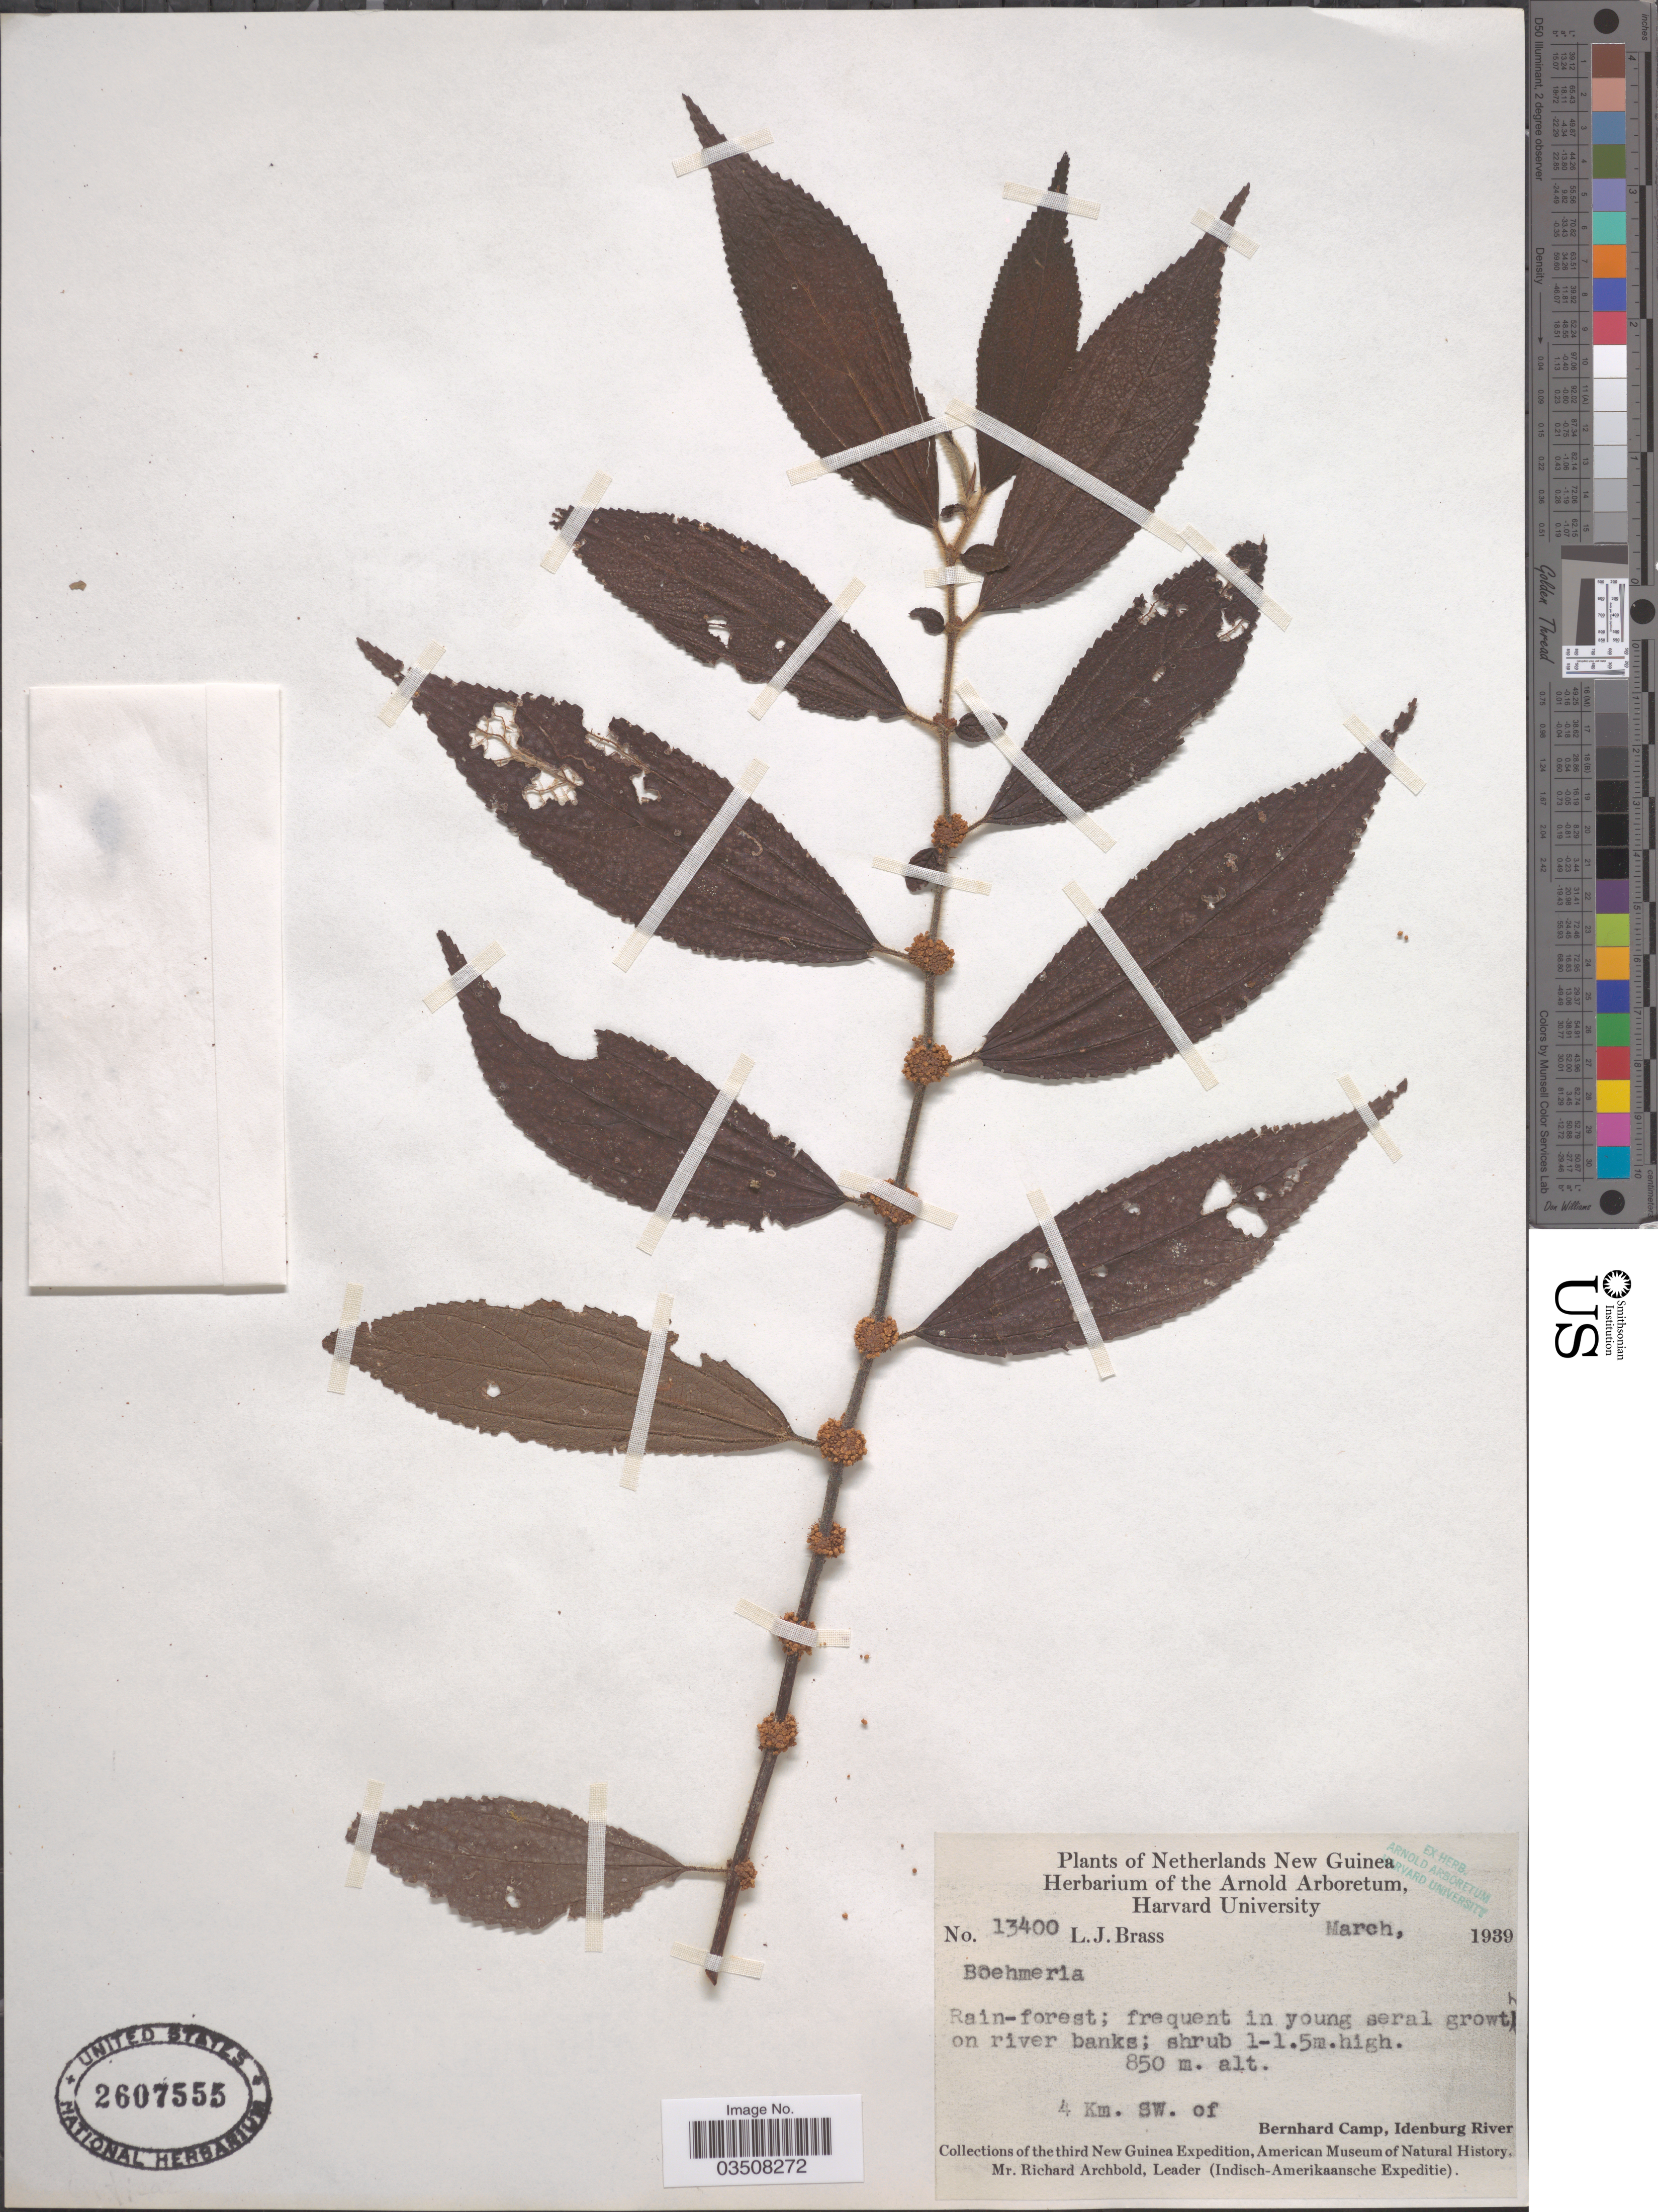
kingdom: Plantae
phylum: Tracheophyta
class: Magnoliopsida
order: Rosales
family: Urticaceae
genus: Boehmeria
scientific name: Boehmeria sp.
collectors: L. J. Brass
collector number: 13400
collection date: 1939-03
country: Indonesia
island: New Guinea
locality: Netherlands New Guinea. 4 Km. SW. of Bernhard Camp, Idenburg River.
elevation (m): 850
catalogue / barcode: US 2607555